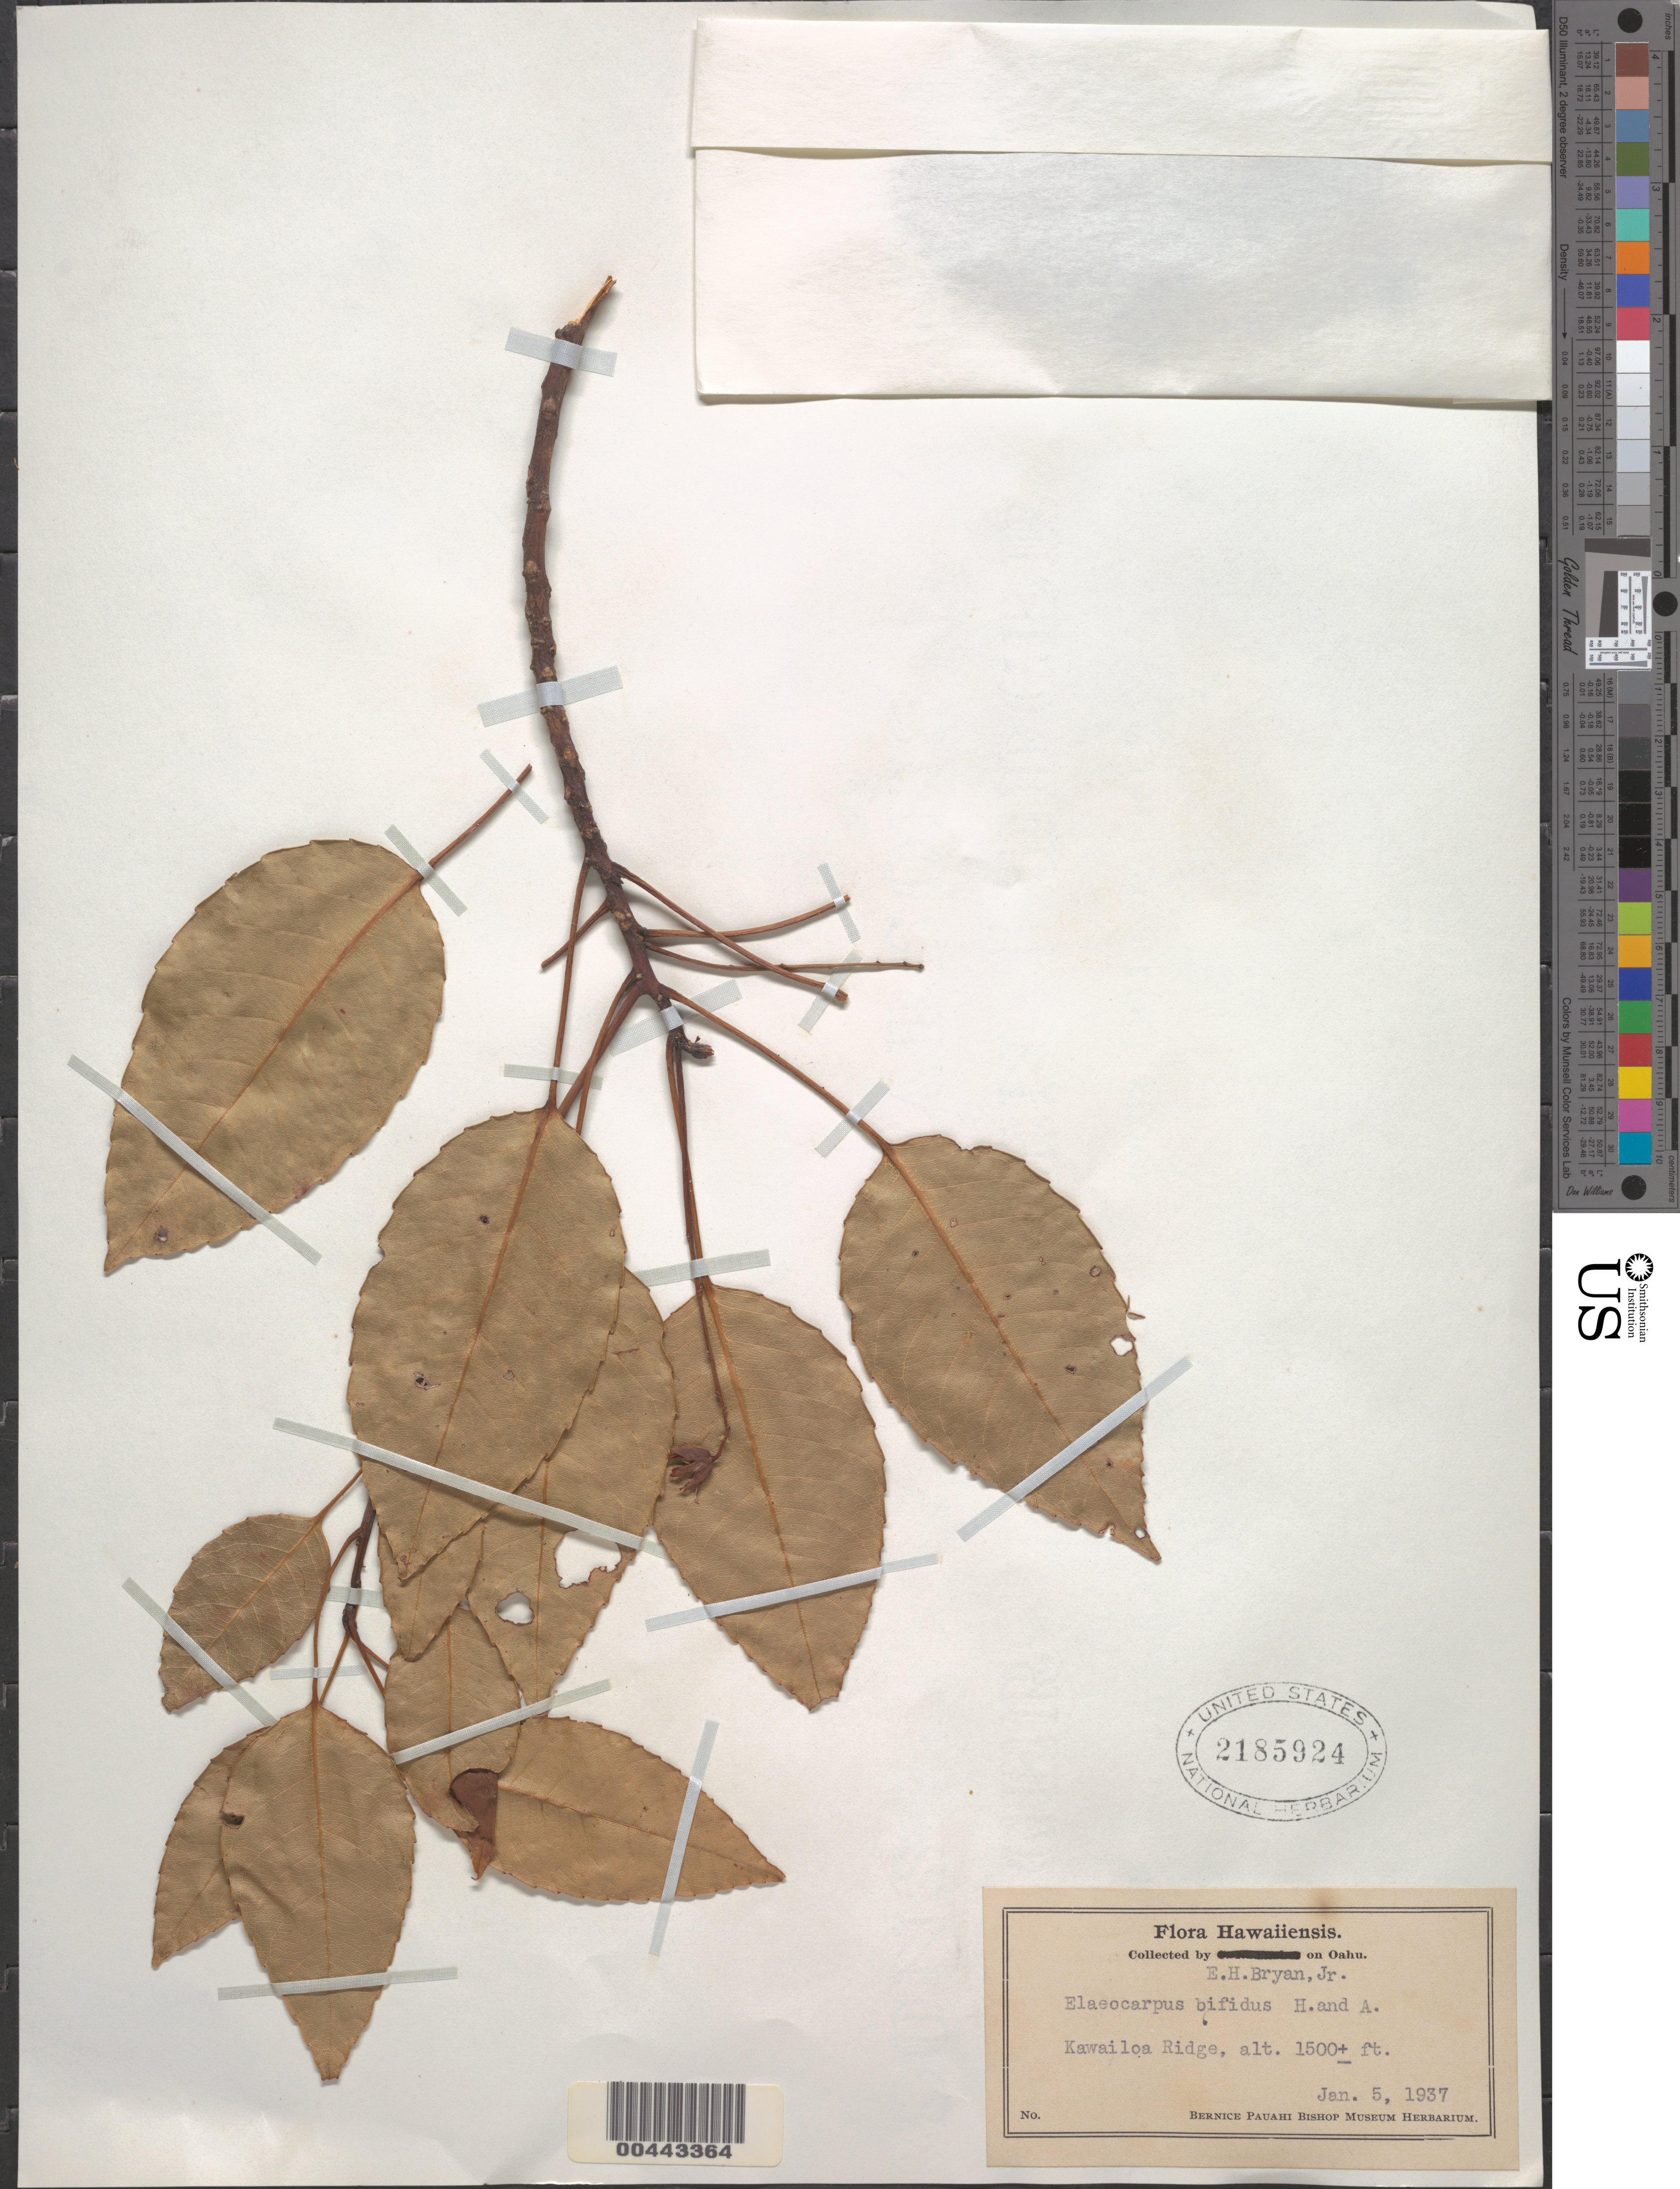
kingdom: Plantae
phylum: Tracheophyta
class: Magnoliopsida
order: Oxalidales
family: Elaeocarpaceae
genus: Elaeocarpus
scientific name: Elaeocarpus bifidus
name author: Hook. & Arn.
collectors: E. Bryan Jr.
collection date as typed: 5 Jan 1937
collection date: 1937-01-05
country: United States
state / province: Hawaii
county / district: Honolulu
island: Oahu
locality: Kawailoa Ridge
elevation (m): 457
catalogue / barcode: US 2185924